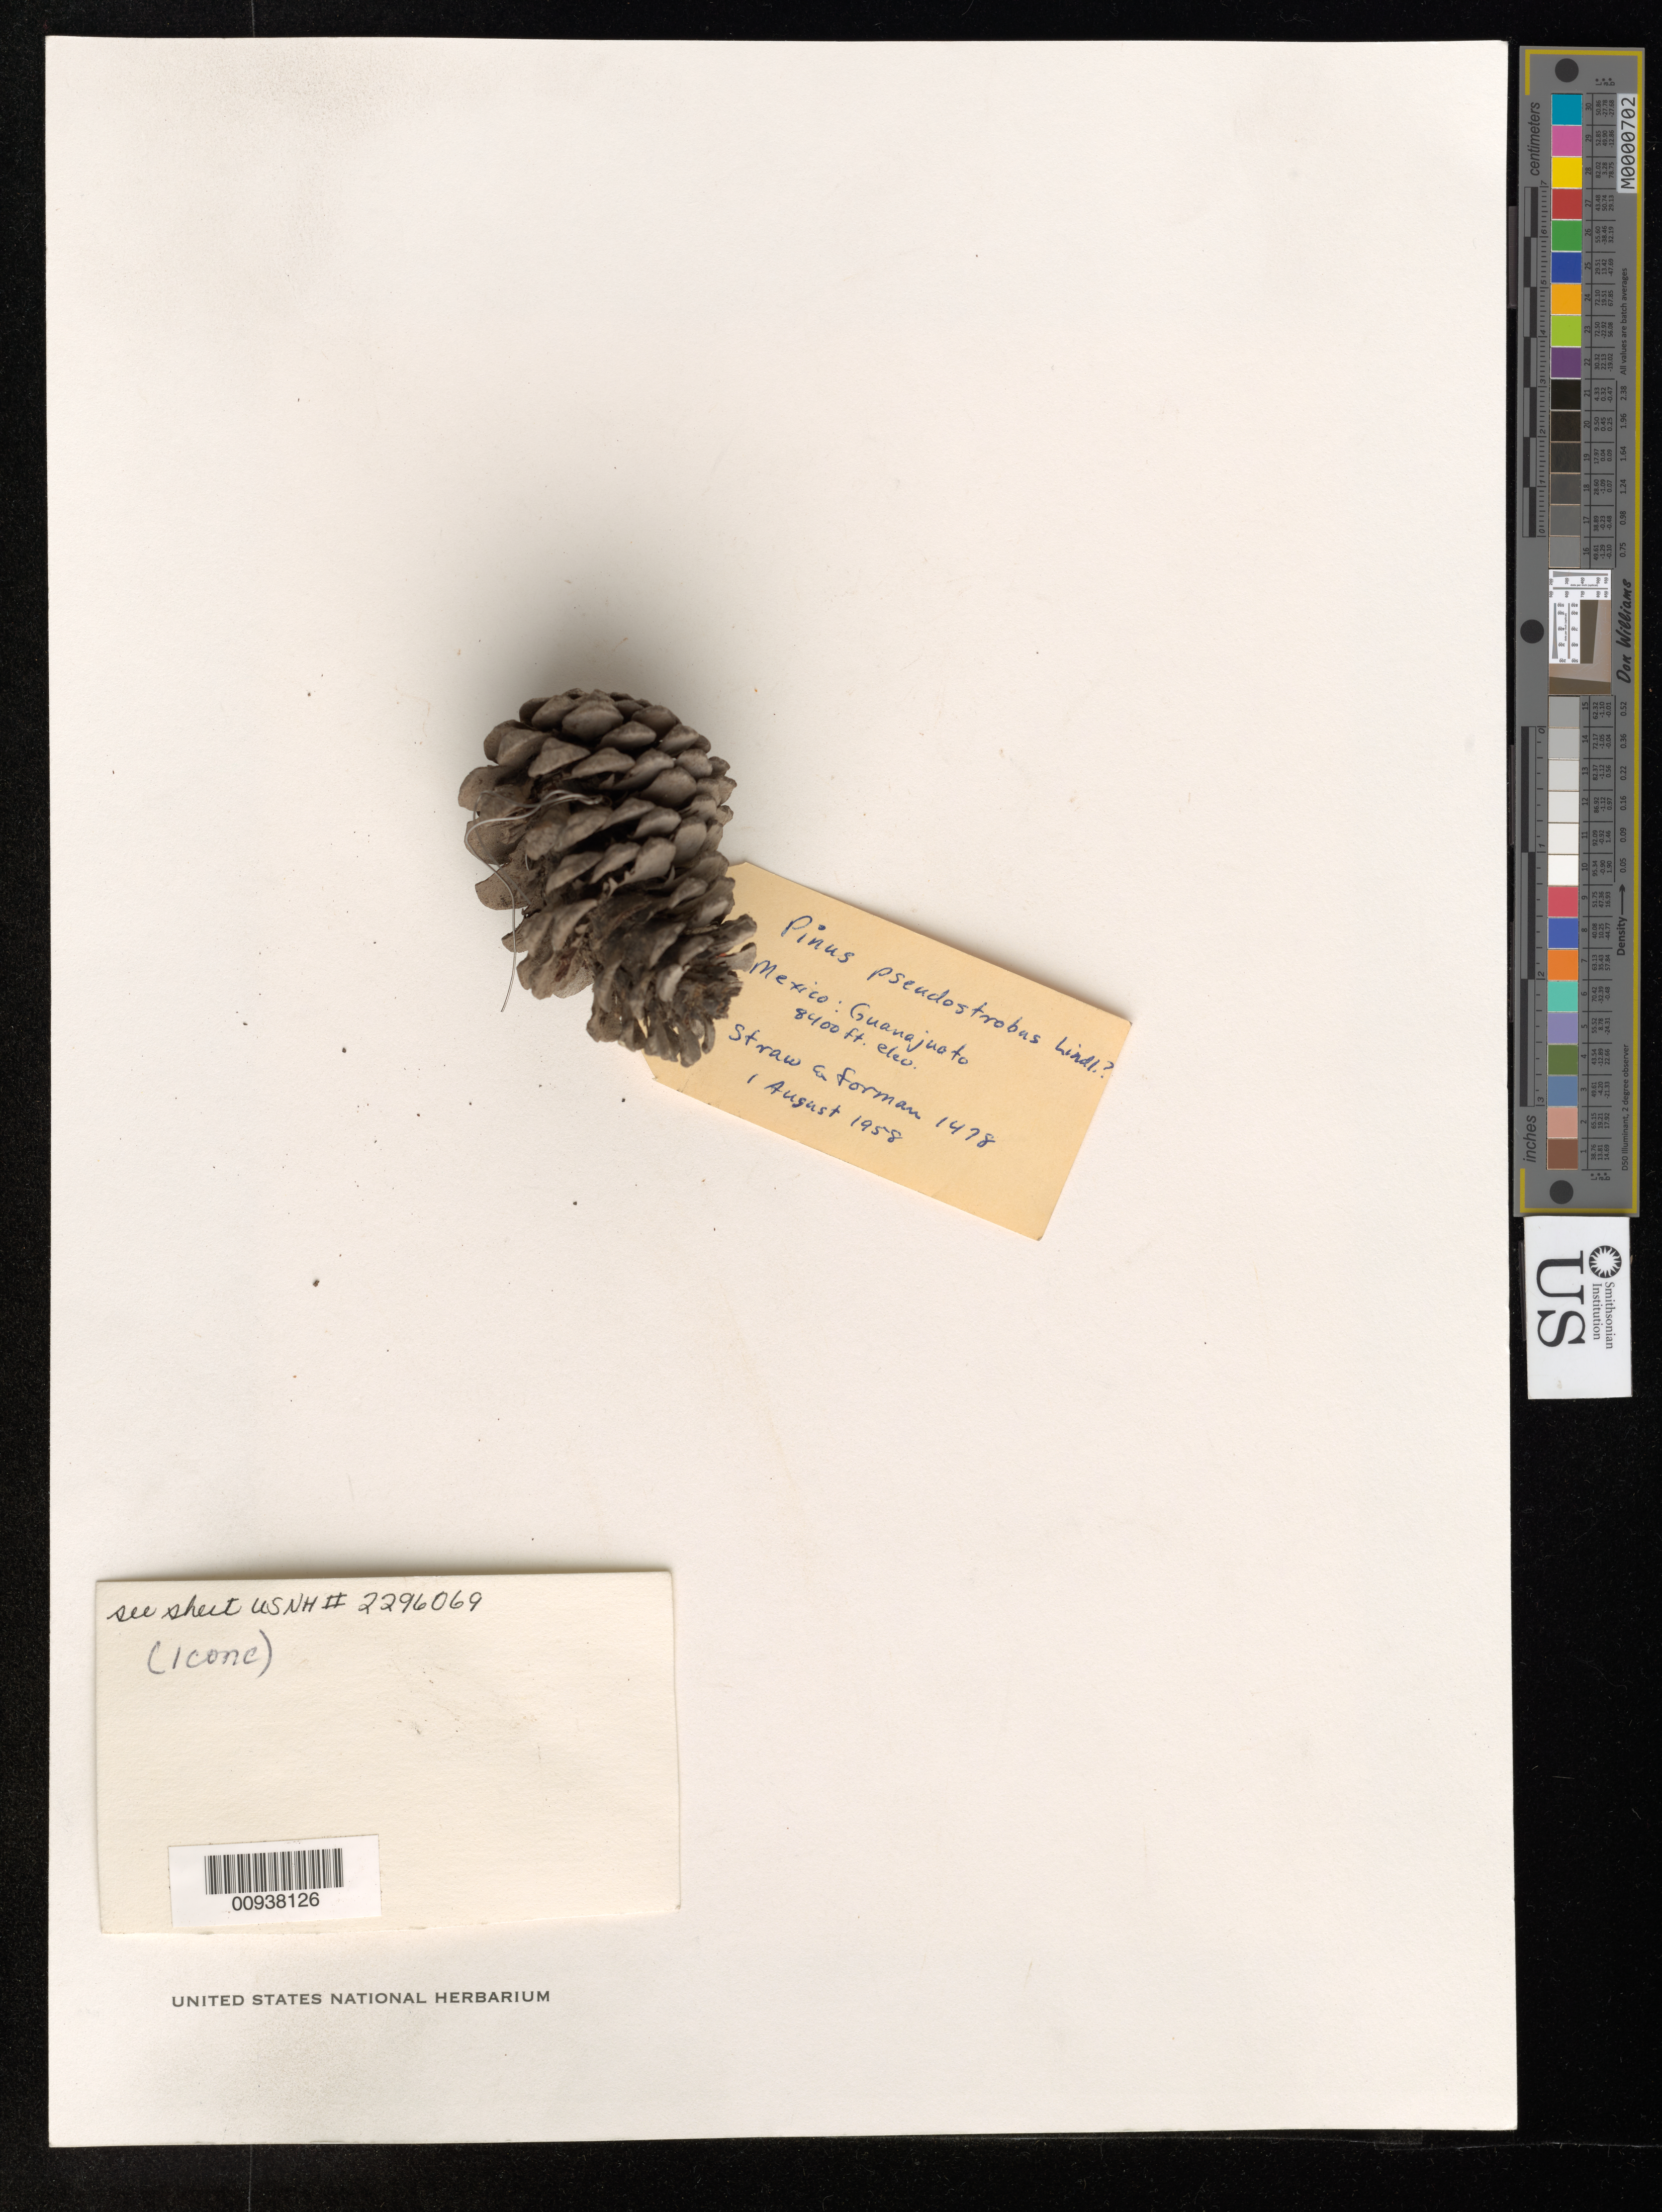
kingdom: Plantae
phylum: Tracheophyta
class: Pinopsida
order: Pinales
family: Pinaceae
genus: Pinus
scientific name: Pinus pseudostrobus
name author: Lindl.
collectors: R. M. Straw & Forman, M.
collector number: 1478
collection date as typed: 01 Aug 1958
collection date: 1958-08-01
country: Mexico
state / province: Guanajuato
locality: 34-35 miles east of San Luis de la Paz toward Xichu.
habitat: Pine-oak woods, dense, heavy cover, moist.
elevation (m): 2560